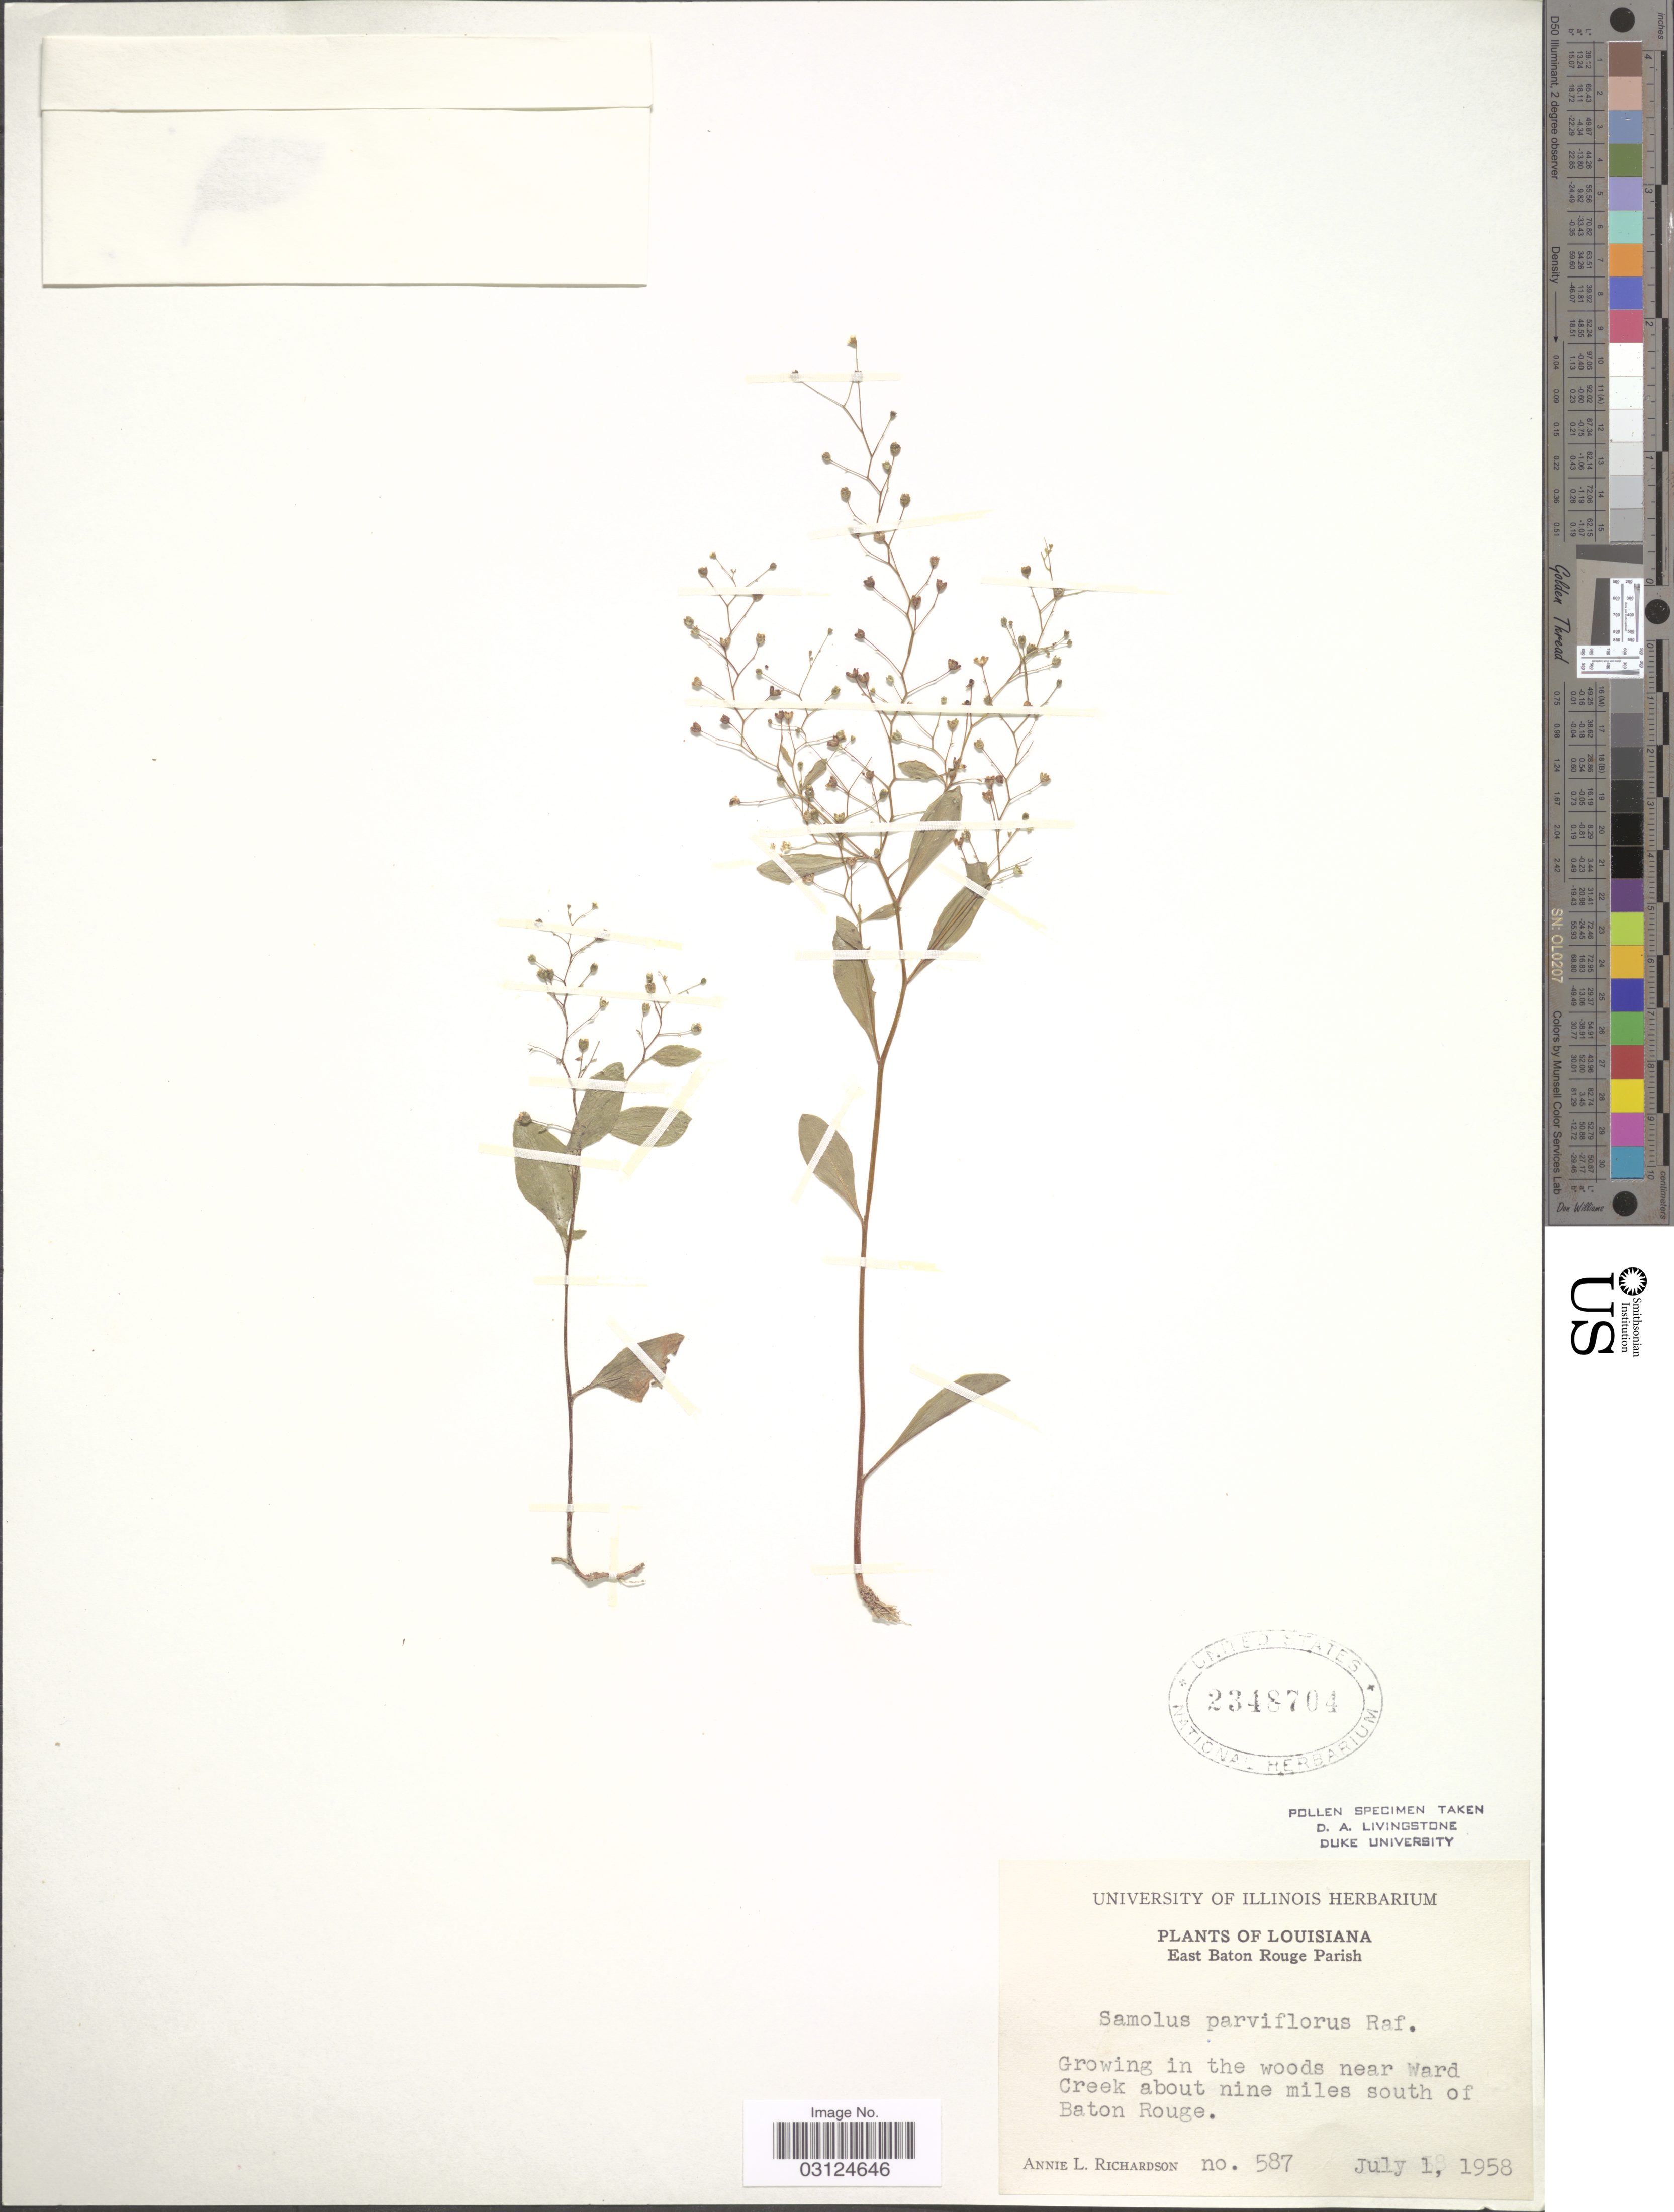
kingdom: Plantae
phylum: Tracheophyta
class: Magnoliopsida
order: Ericales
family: Primulaceae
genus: Samolus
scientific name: Samolus parviflorus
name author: Raf.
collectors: A. L. Richardson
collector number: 587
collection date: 1958-07-01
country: United States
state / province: Louisiana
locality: East Baton Rouge Parish. Growing in the woods near Ward Creek about nine miles south of Baton Rouge.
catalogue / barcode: US 2348704